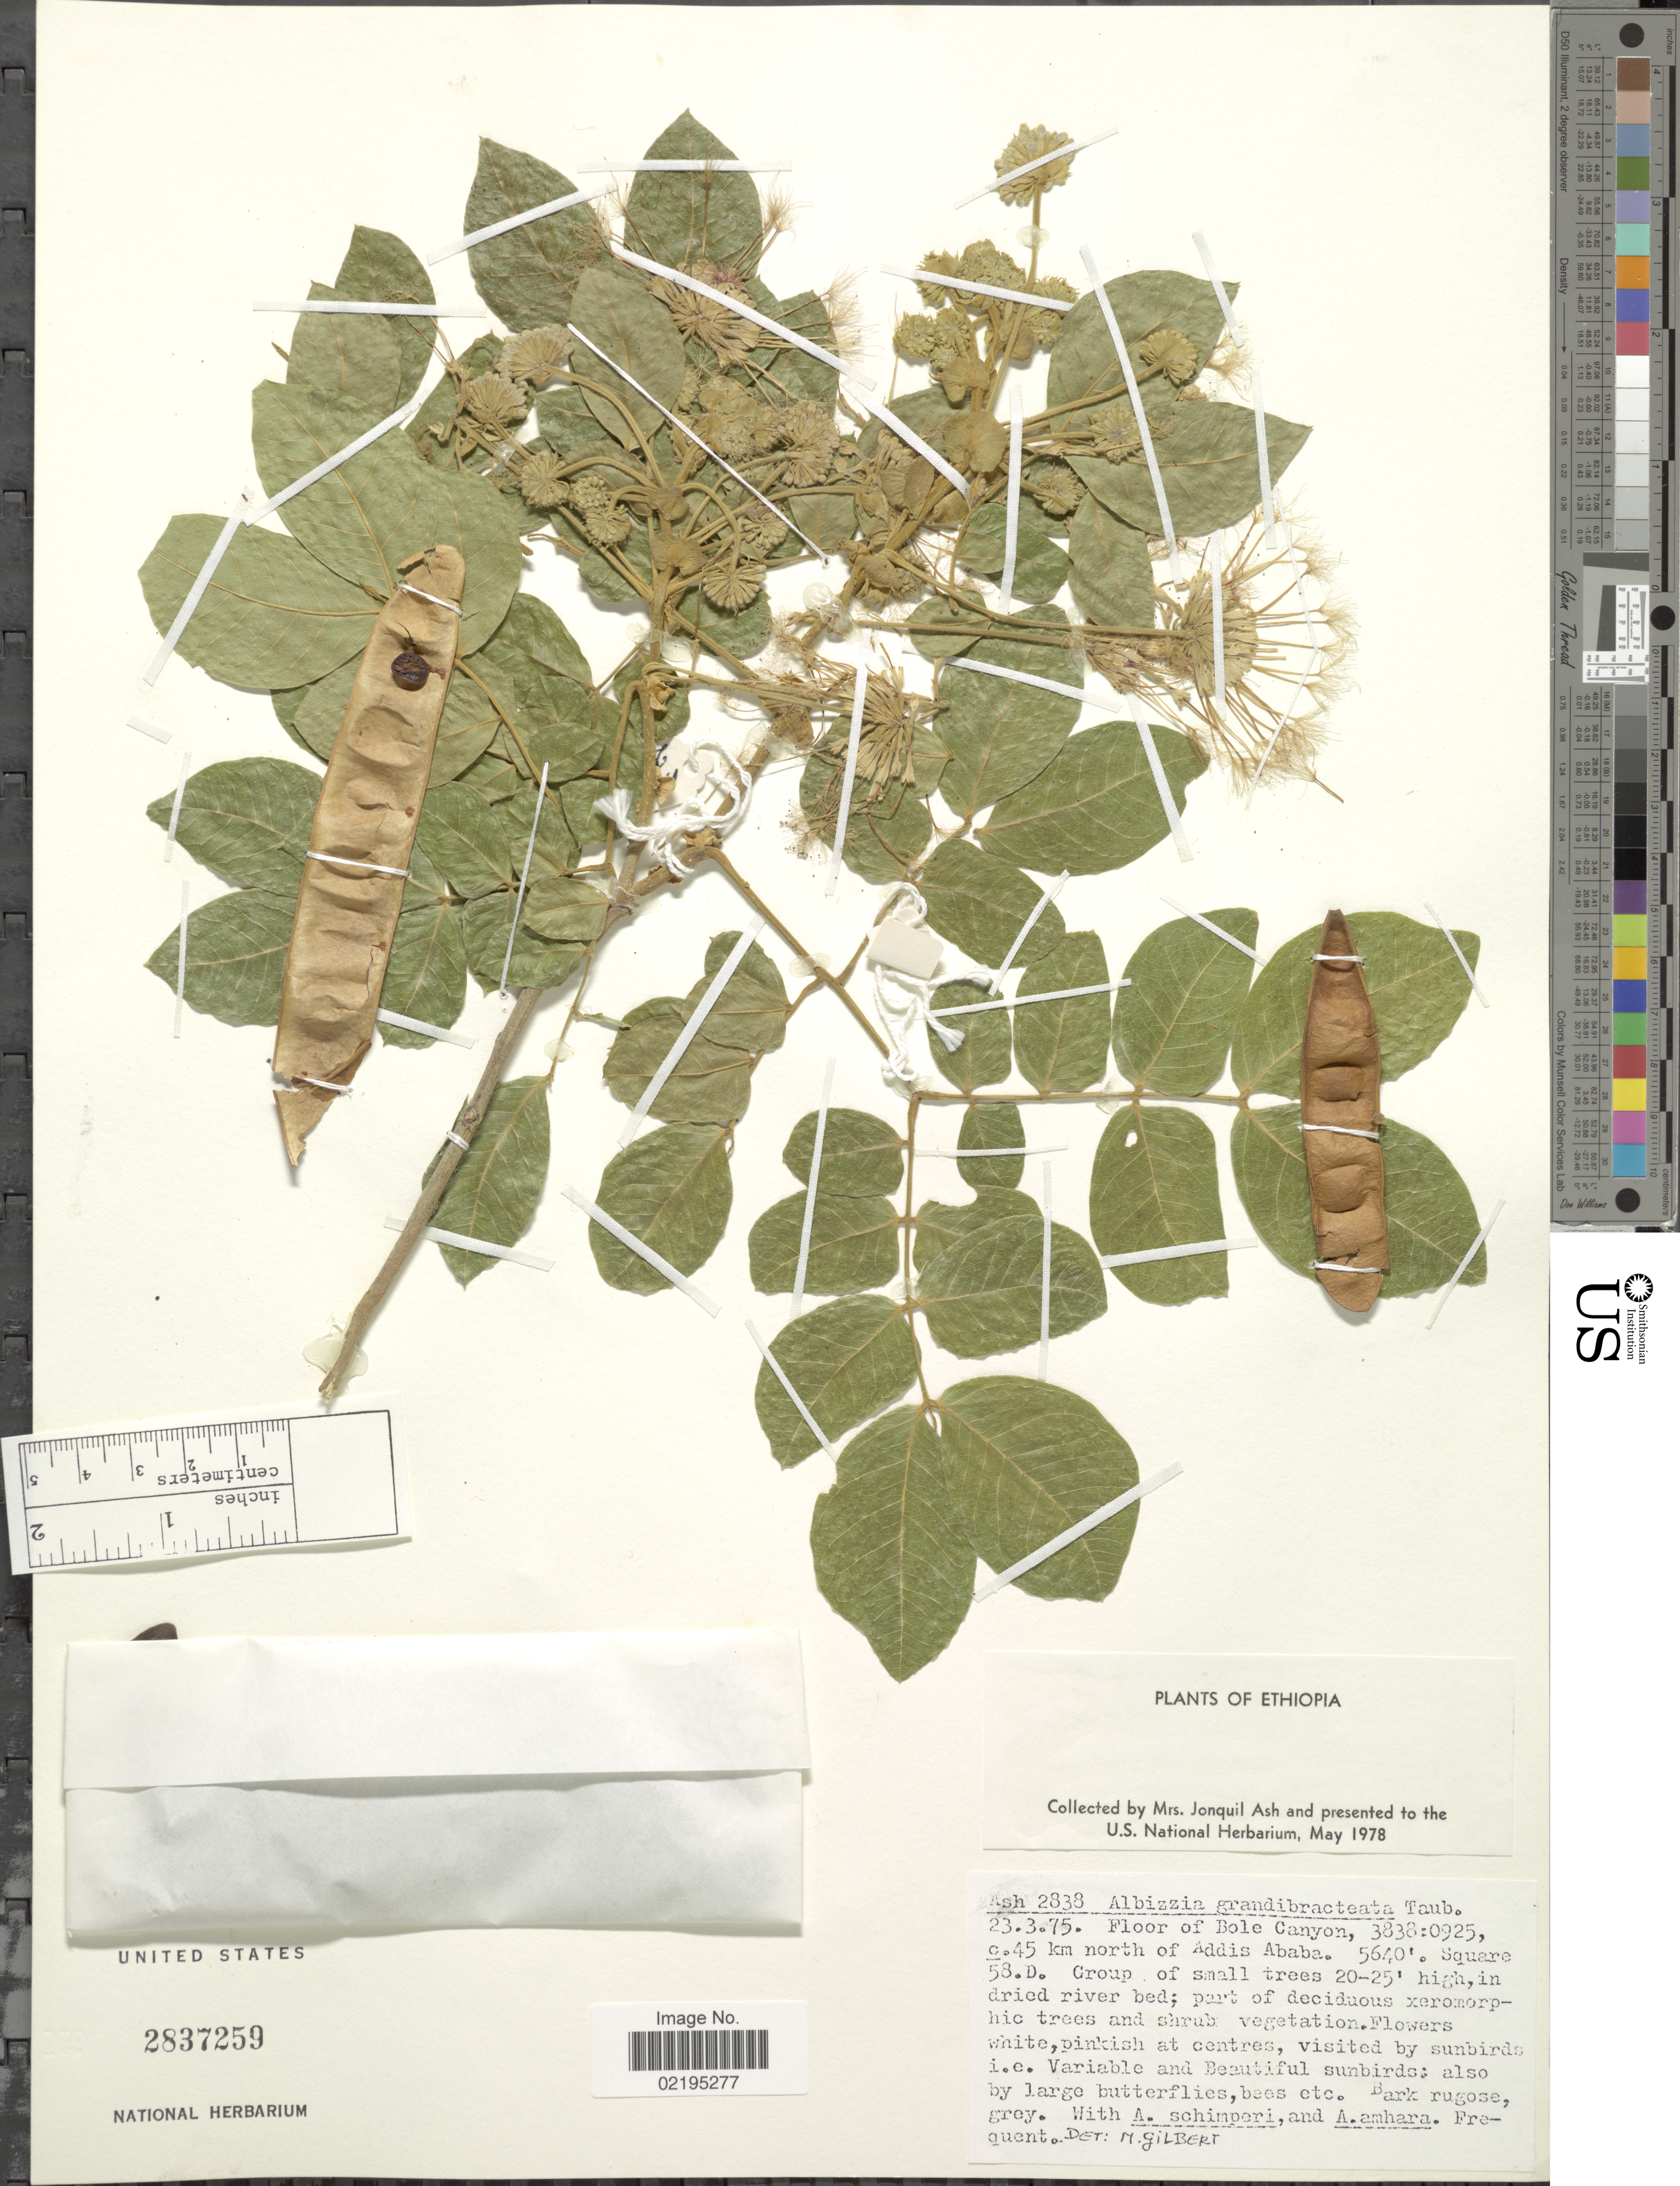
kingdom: Plantae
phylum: Tracheophyta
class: Magnoliopsida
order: Fabales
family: Fabaceae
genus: Albizia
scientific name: Albizia grandibracteata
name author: Taub.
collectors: J. Ash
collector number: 2838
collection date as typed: Transcribed d/m/y: 23/3/75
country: Ethiopia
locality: Floor of Bole Canyon, 3838:0925, c. 45 km north of Addis Ababa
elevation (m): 1719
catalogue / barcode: US 2837259